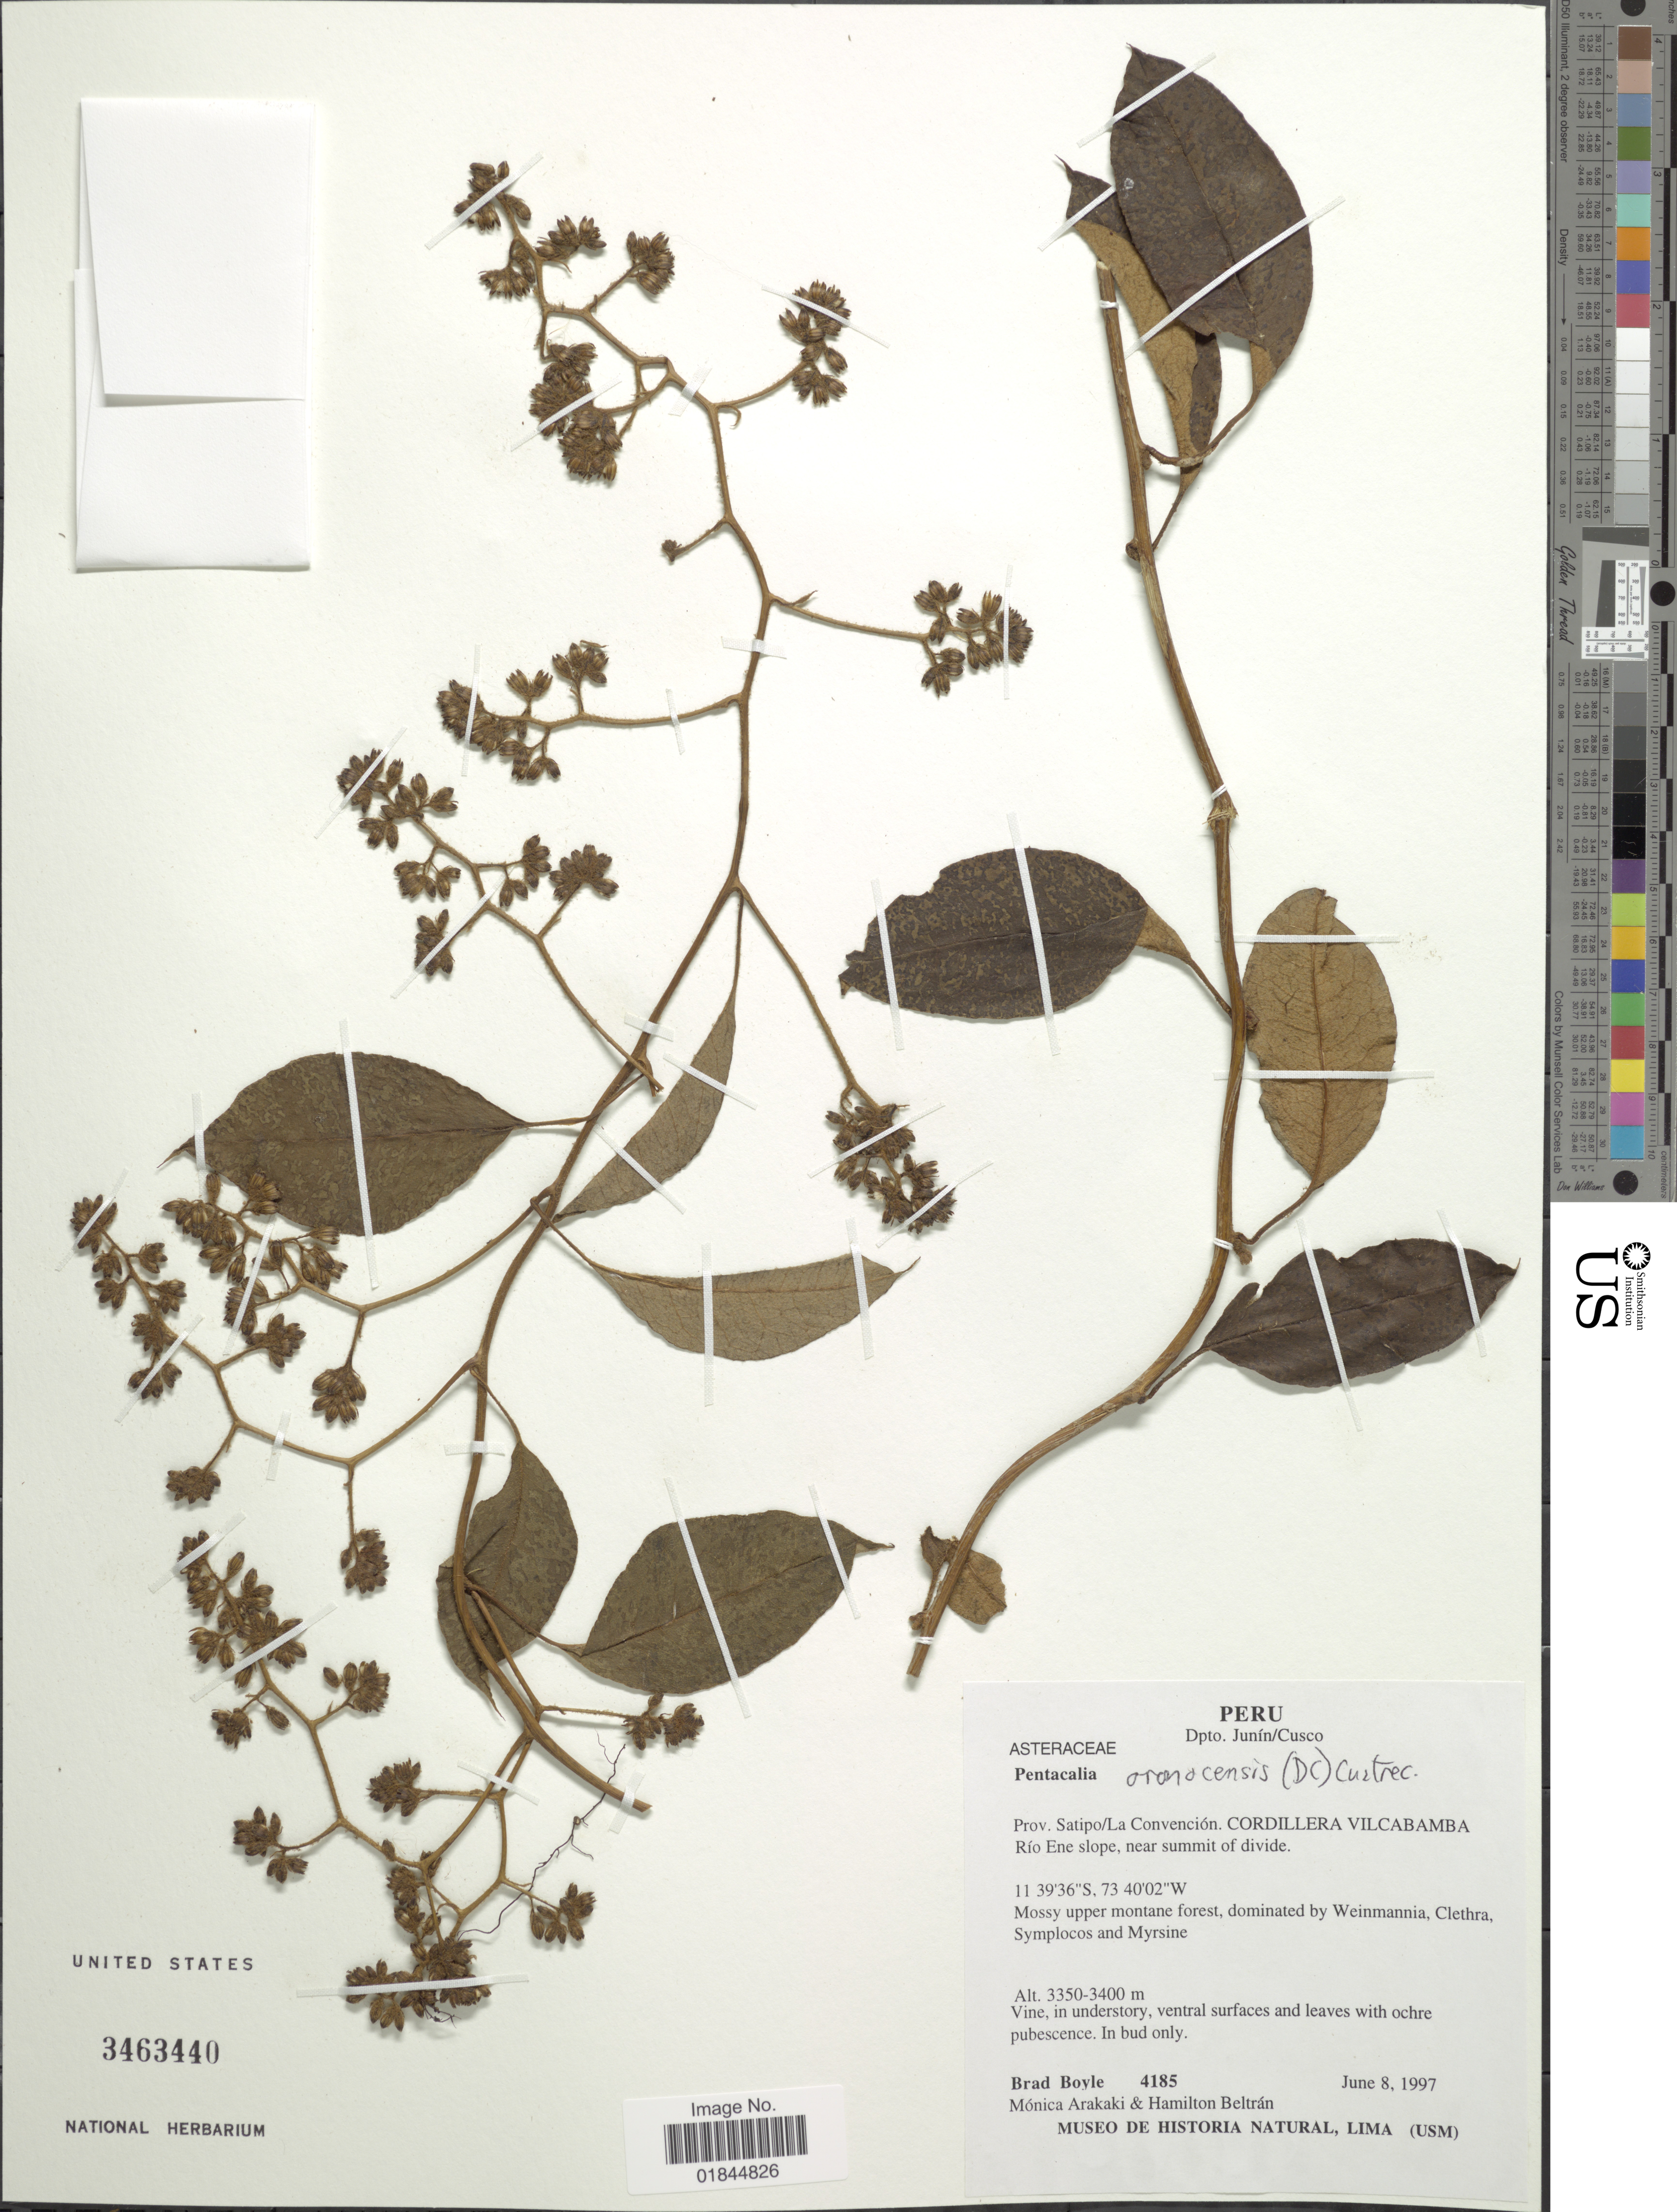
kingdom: Plantae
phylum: Tracheophyta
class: Magnoliopsida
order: Asterales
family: Asteraceae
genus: Pentacalia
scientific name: Pentacalia oronocensis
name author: (DC.) Cuatrec.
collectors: B. Boyle, M. Arakaki & H. Beltran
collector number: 4185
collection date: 1997-06-08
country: Peru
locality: Dpto. Junin/Cusco. Prov. Satipo/La Convencion. Cordillera Vilcabamba Rio Ene slope, near summit of divide.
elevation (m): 3350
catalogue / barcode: US 3463440